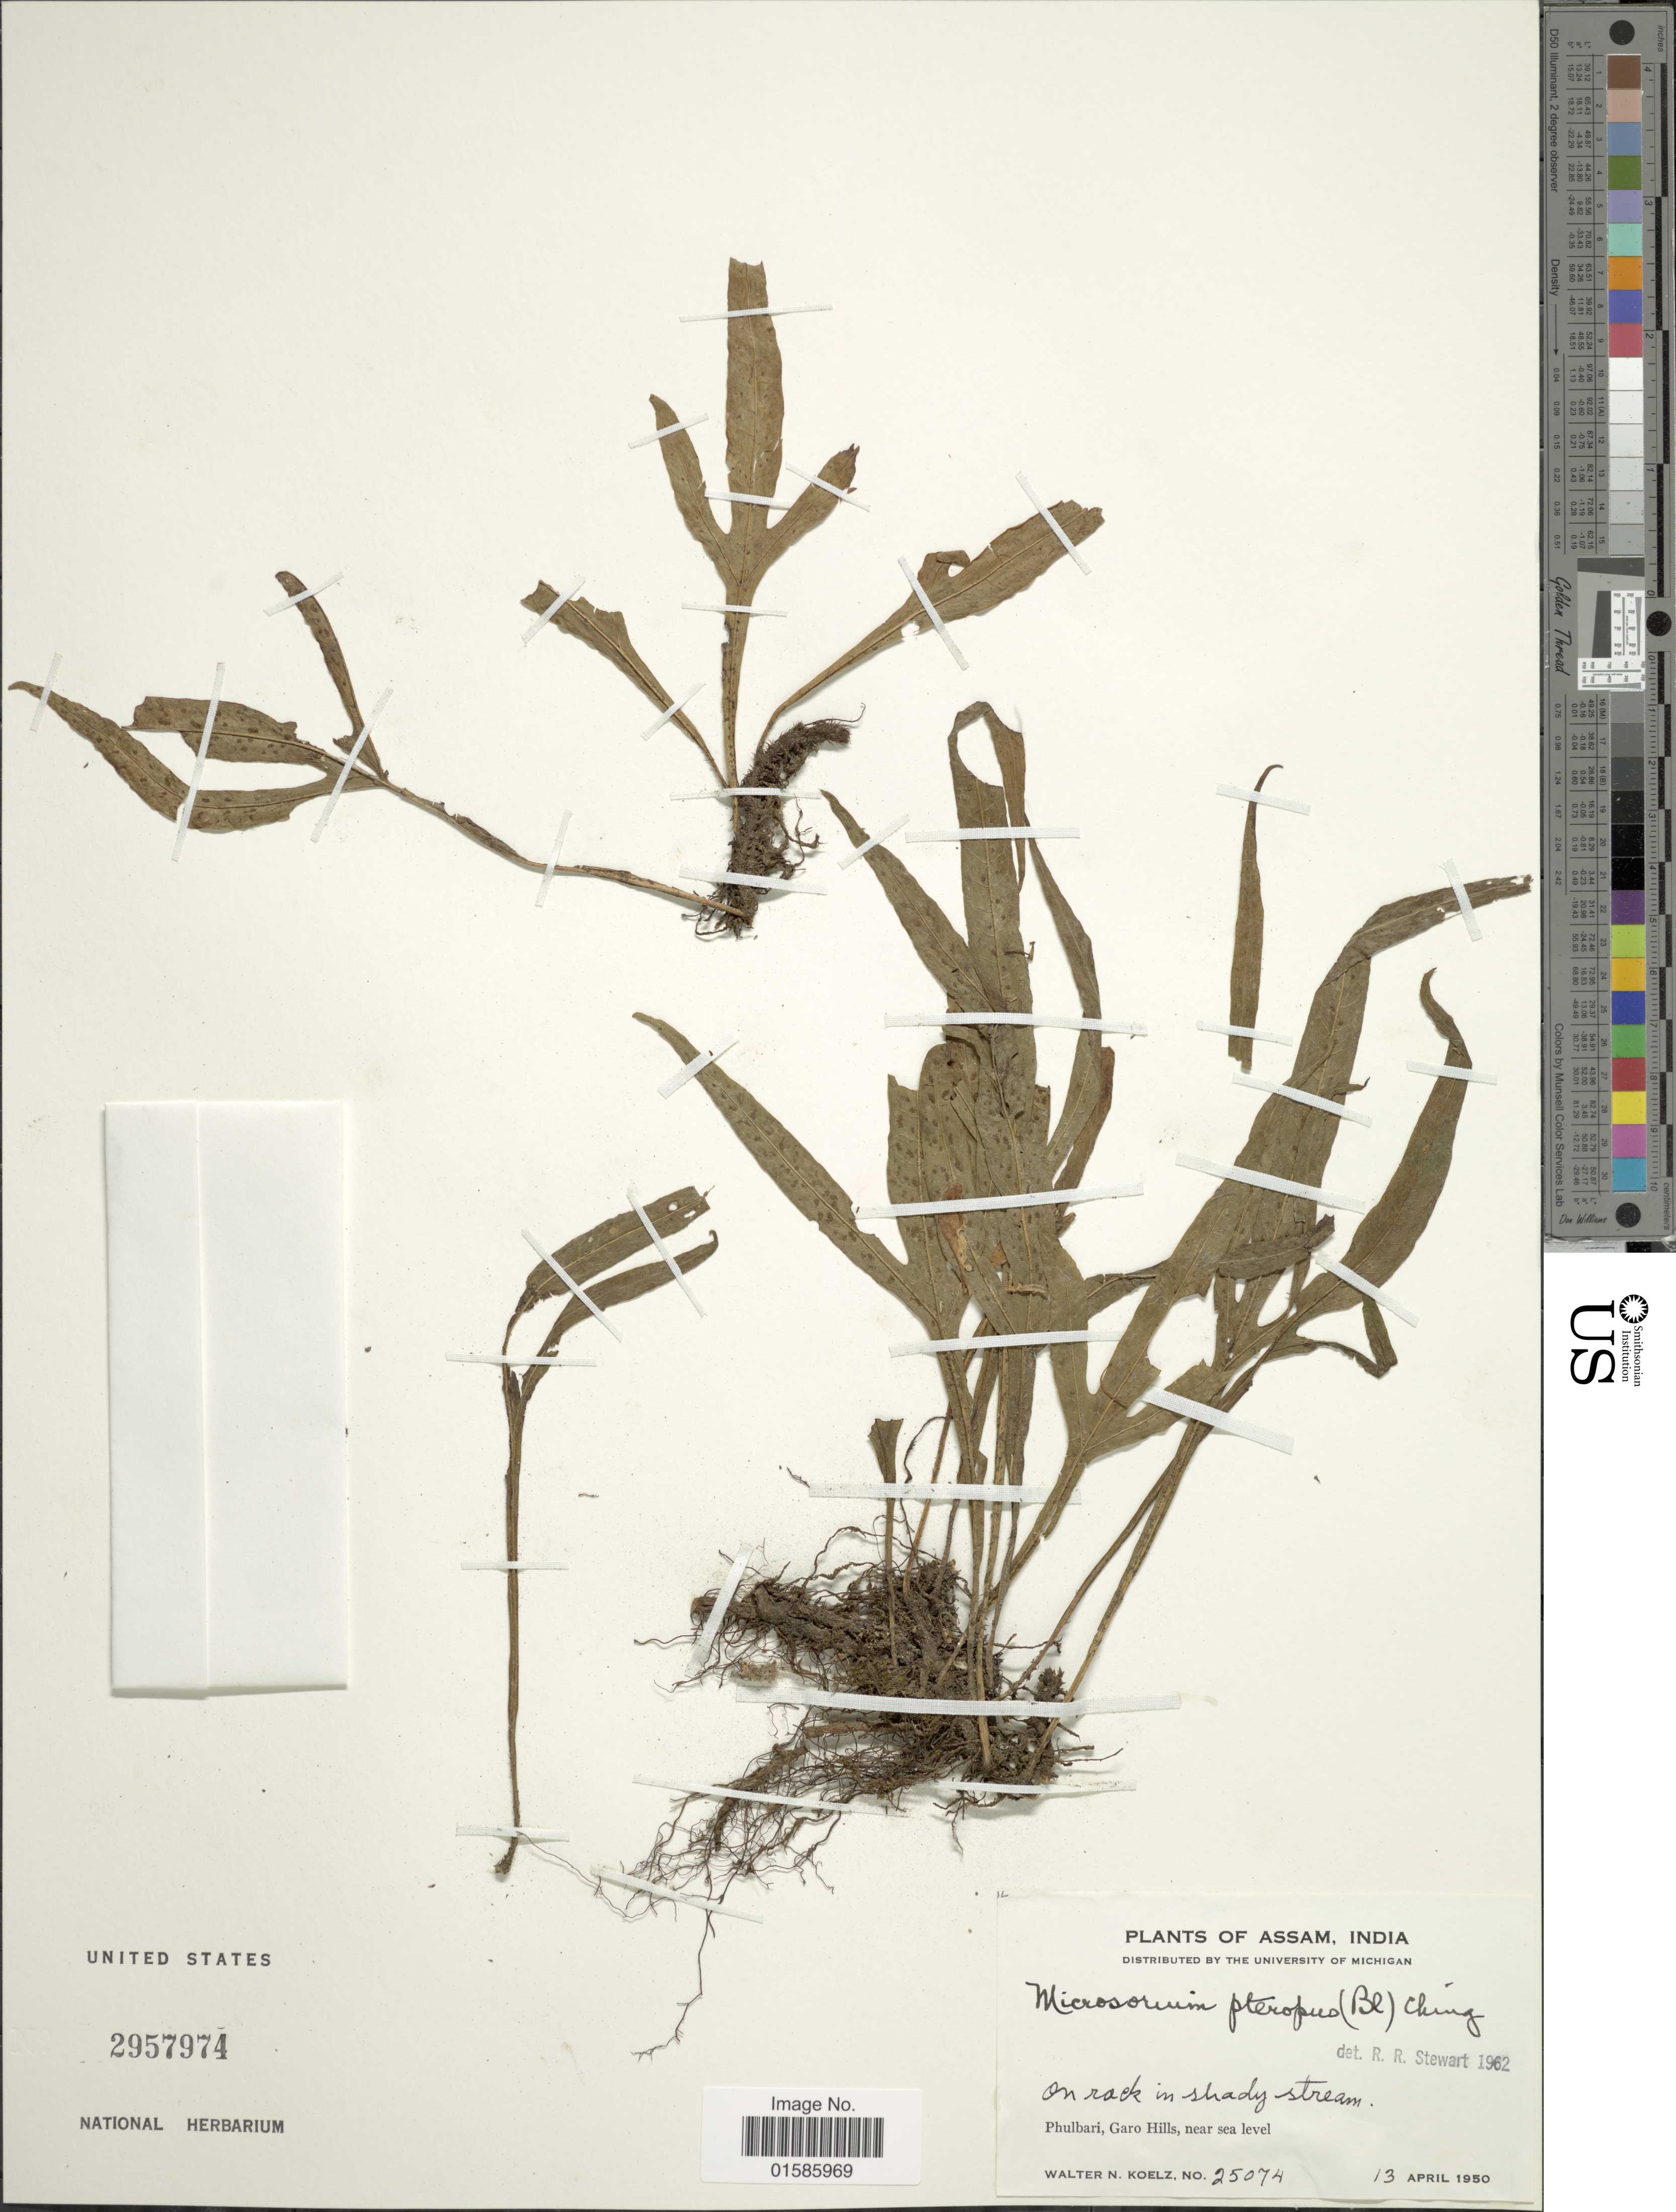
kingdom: Plantae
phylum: Tracheophyta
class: Polypodiopsida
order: Polypodiales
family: Polypodiaceae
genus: Microsorum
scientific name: Microsorum pteropus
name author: (Blume) Copel.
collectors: W. N. Koelz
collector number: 25074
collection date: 1950-04-13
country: India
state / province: Meghalaya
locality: Phulbari, Garo Hills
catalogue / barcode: US 2957974